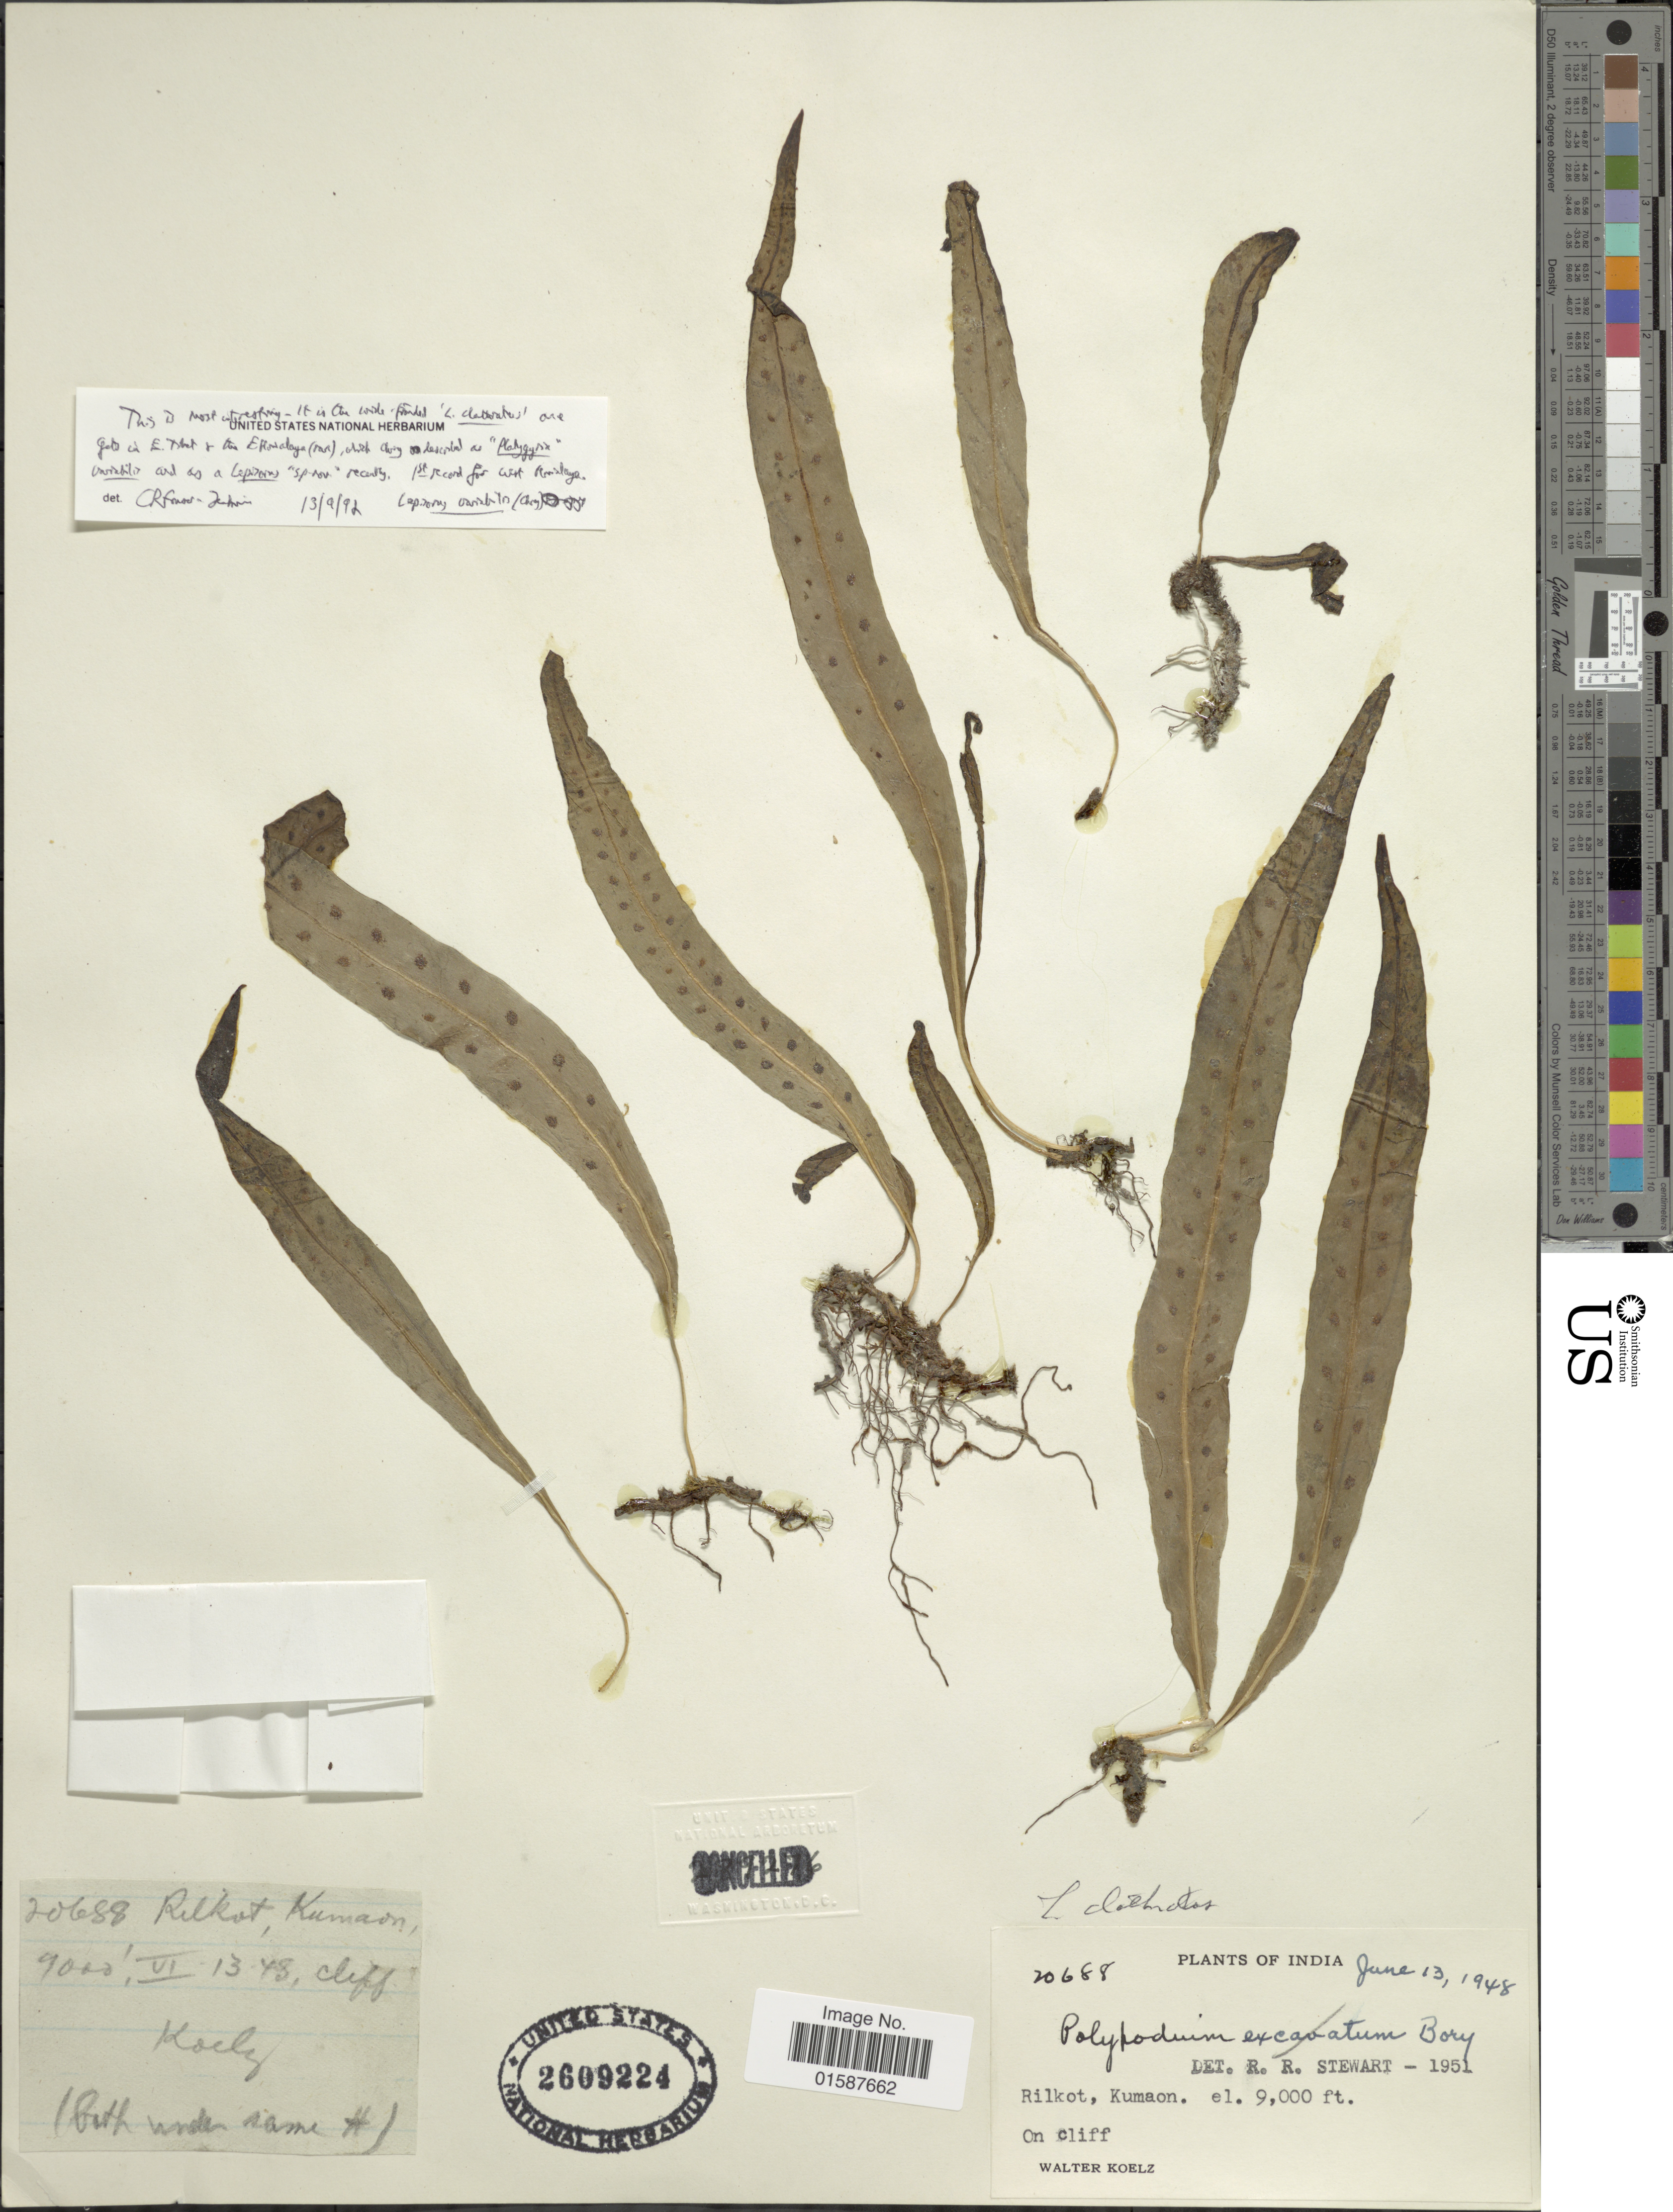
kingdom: Plantae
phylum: Tracheophyta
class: Polypodiopsida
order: Polypodiales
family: Polypodiaceae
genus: Lepisorus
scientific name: Lepisorus clathratus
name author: (C.B. Clarke) Ching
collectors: W. N. Koelz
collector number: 20688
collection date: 1948-06-13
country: India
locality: Rilkot, Kumaon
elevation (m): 2743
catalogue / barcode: US 2609224